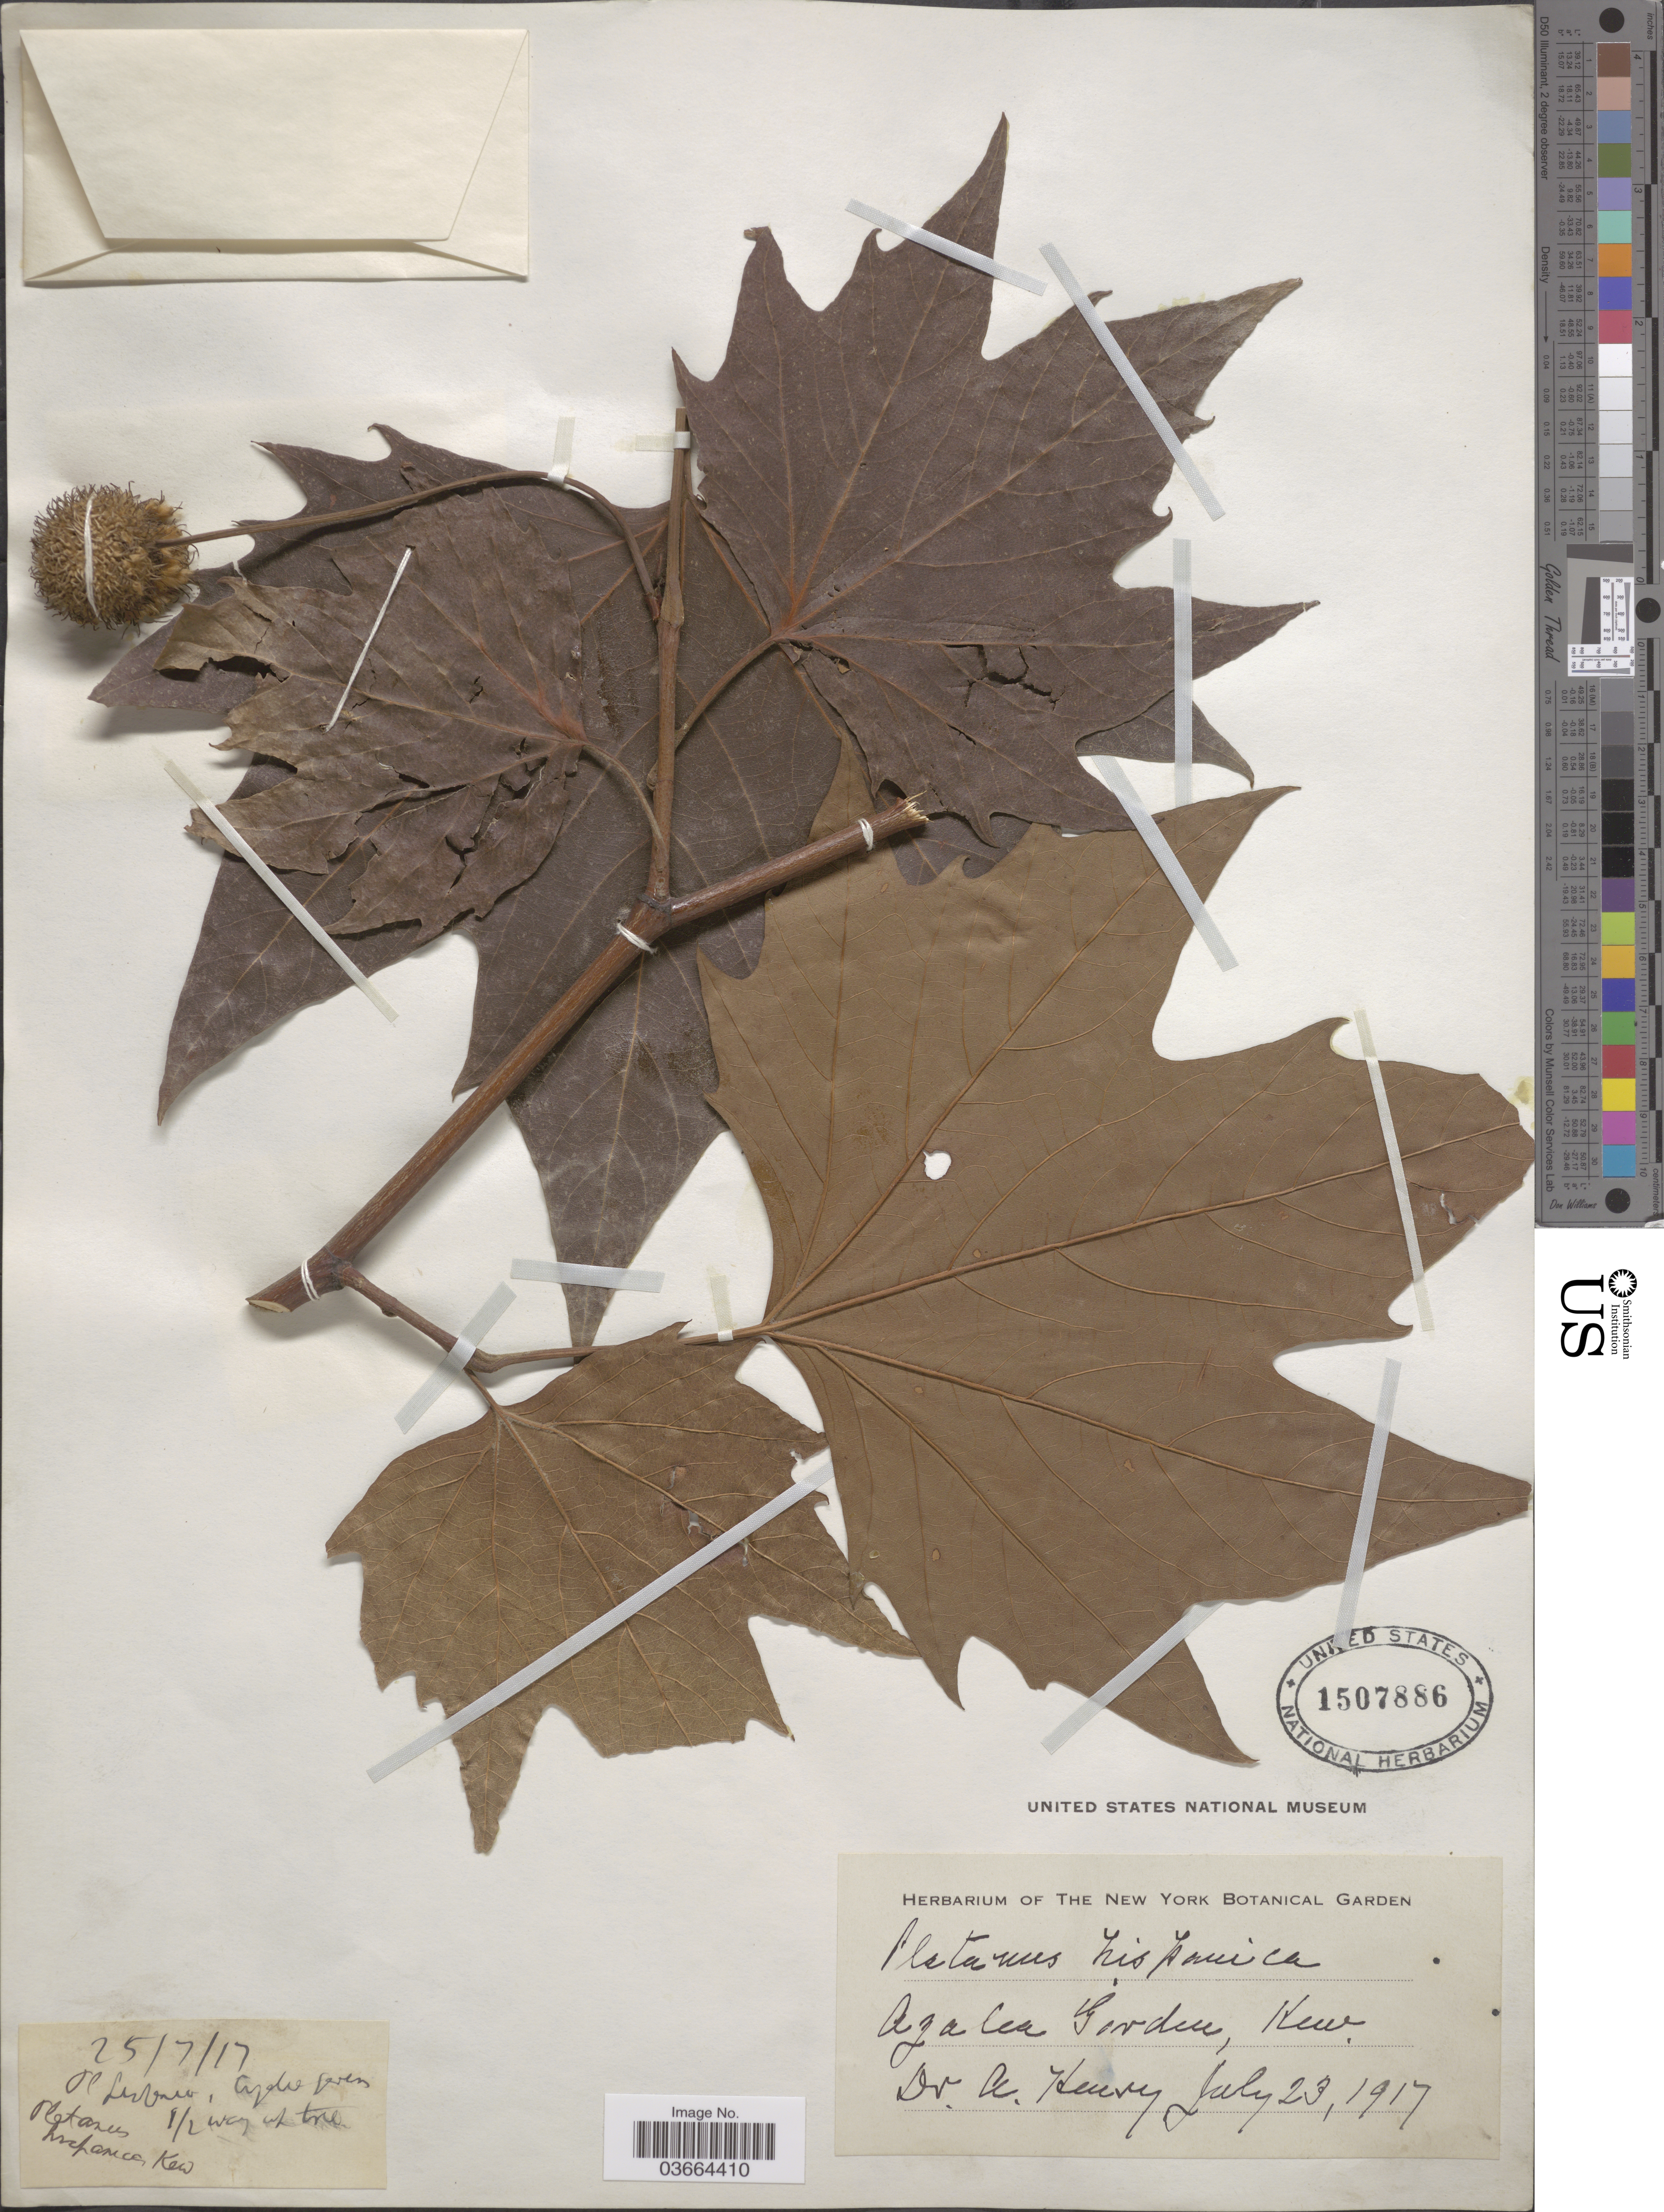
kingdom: Plantae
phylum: Tracheophyta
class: Magnoliopsida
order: Proteales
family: Platanaceae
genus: Platanus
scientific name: Platanus hispanica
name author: Münchh.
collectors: A. Henry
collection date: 1917-07-23/1917-07-25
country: United Kingdom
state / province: England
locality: Azalea Garden, Kew.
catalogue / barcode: US 1507886